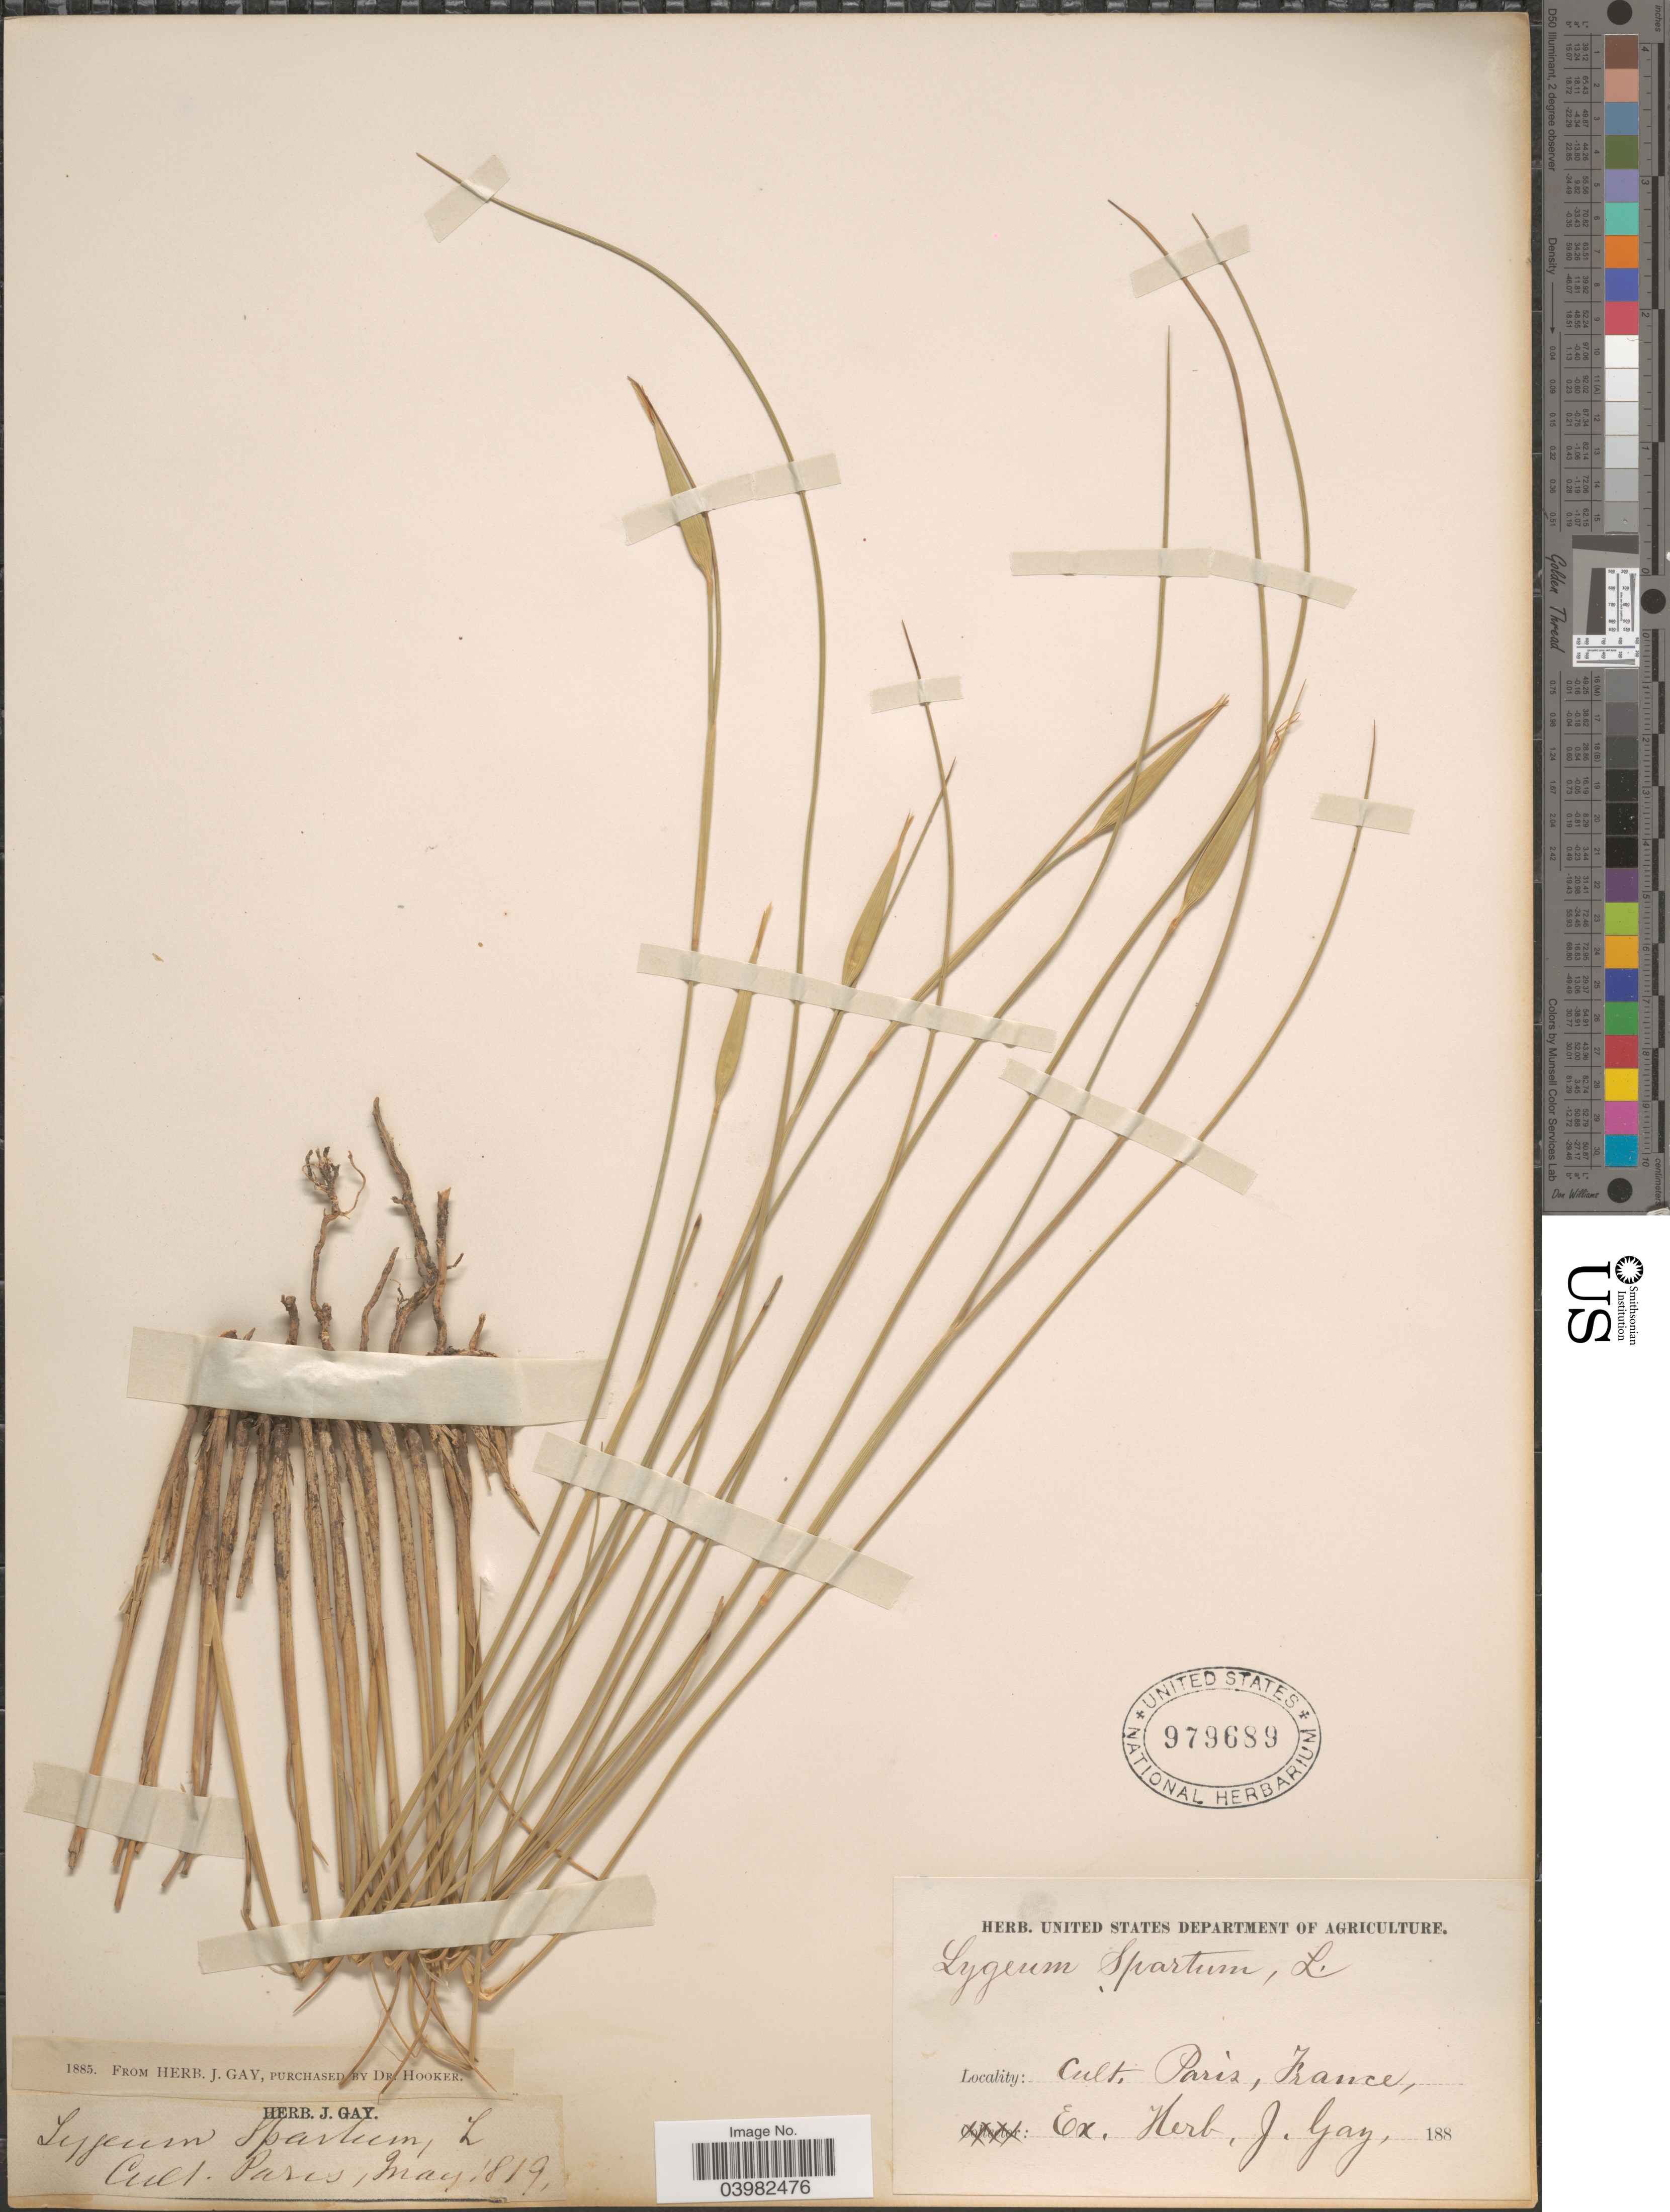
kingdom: Plantae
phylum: Tracheophyta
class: Liliopsida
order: Poales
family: Poaceae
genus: Lygeum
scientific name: Lygeum spartum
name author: L.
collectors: ex herb. J. Gay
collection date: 1819-05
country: France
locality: Paris.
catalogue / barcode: US 979689